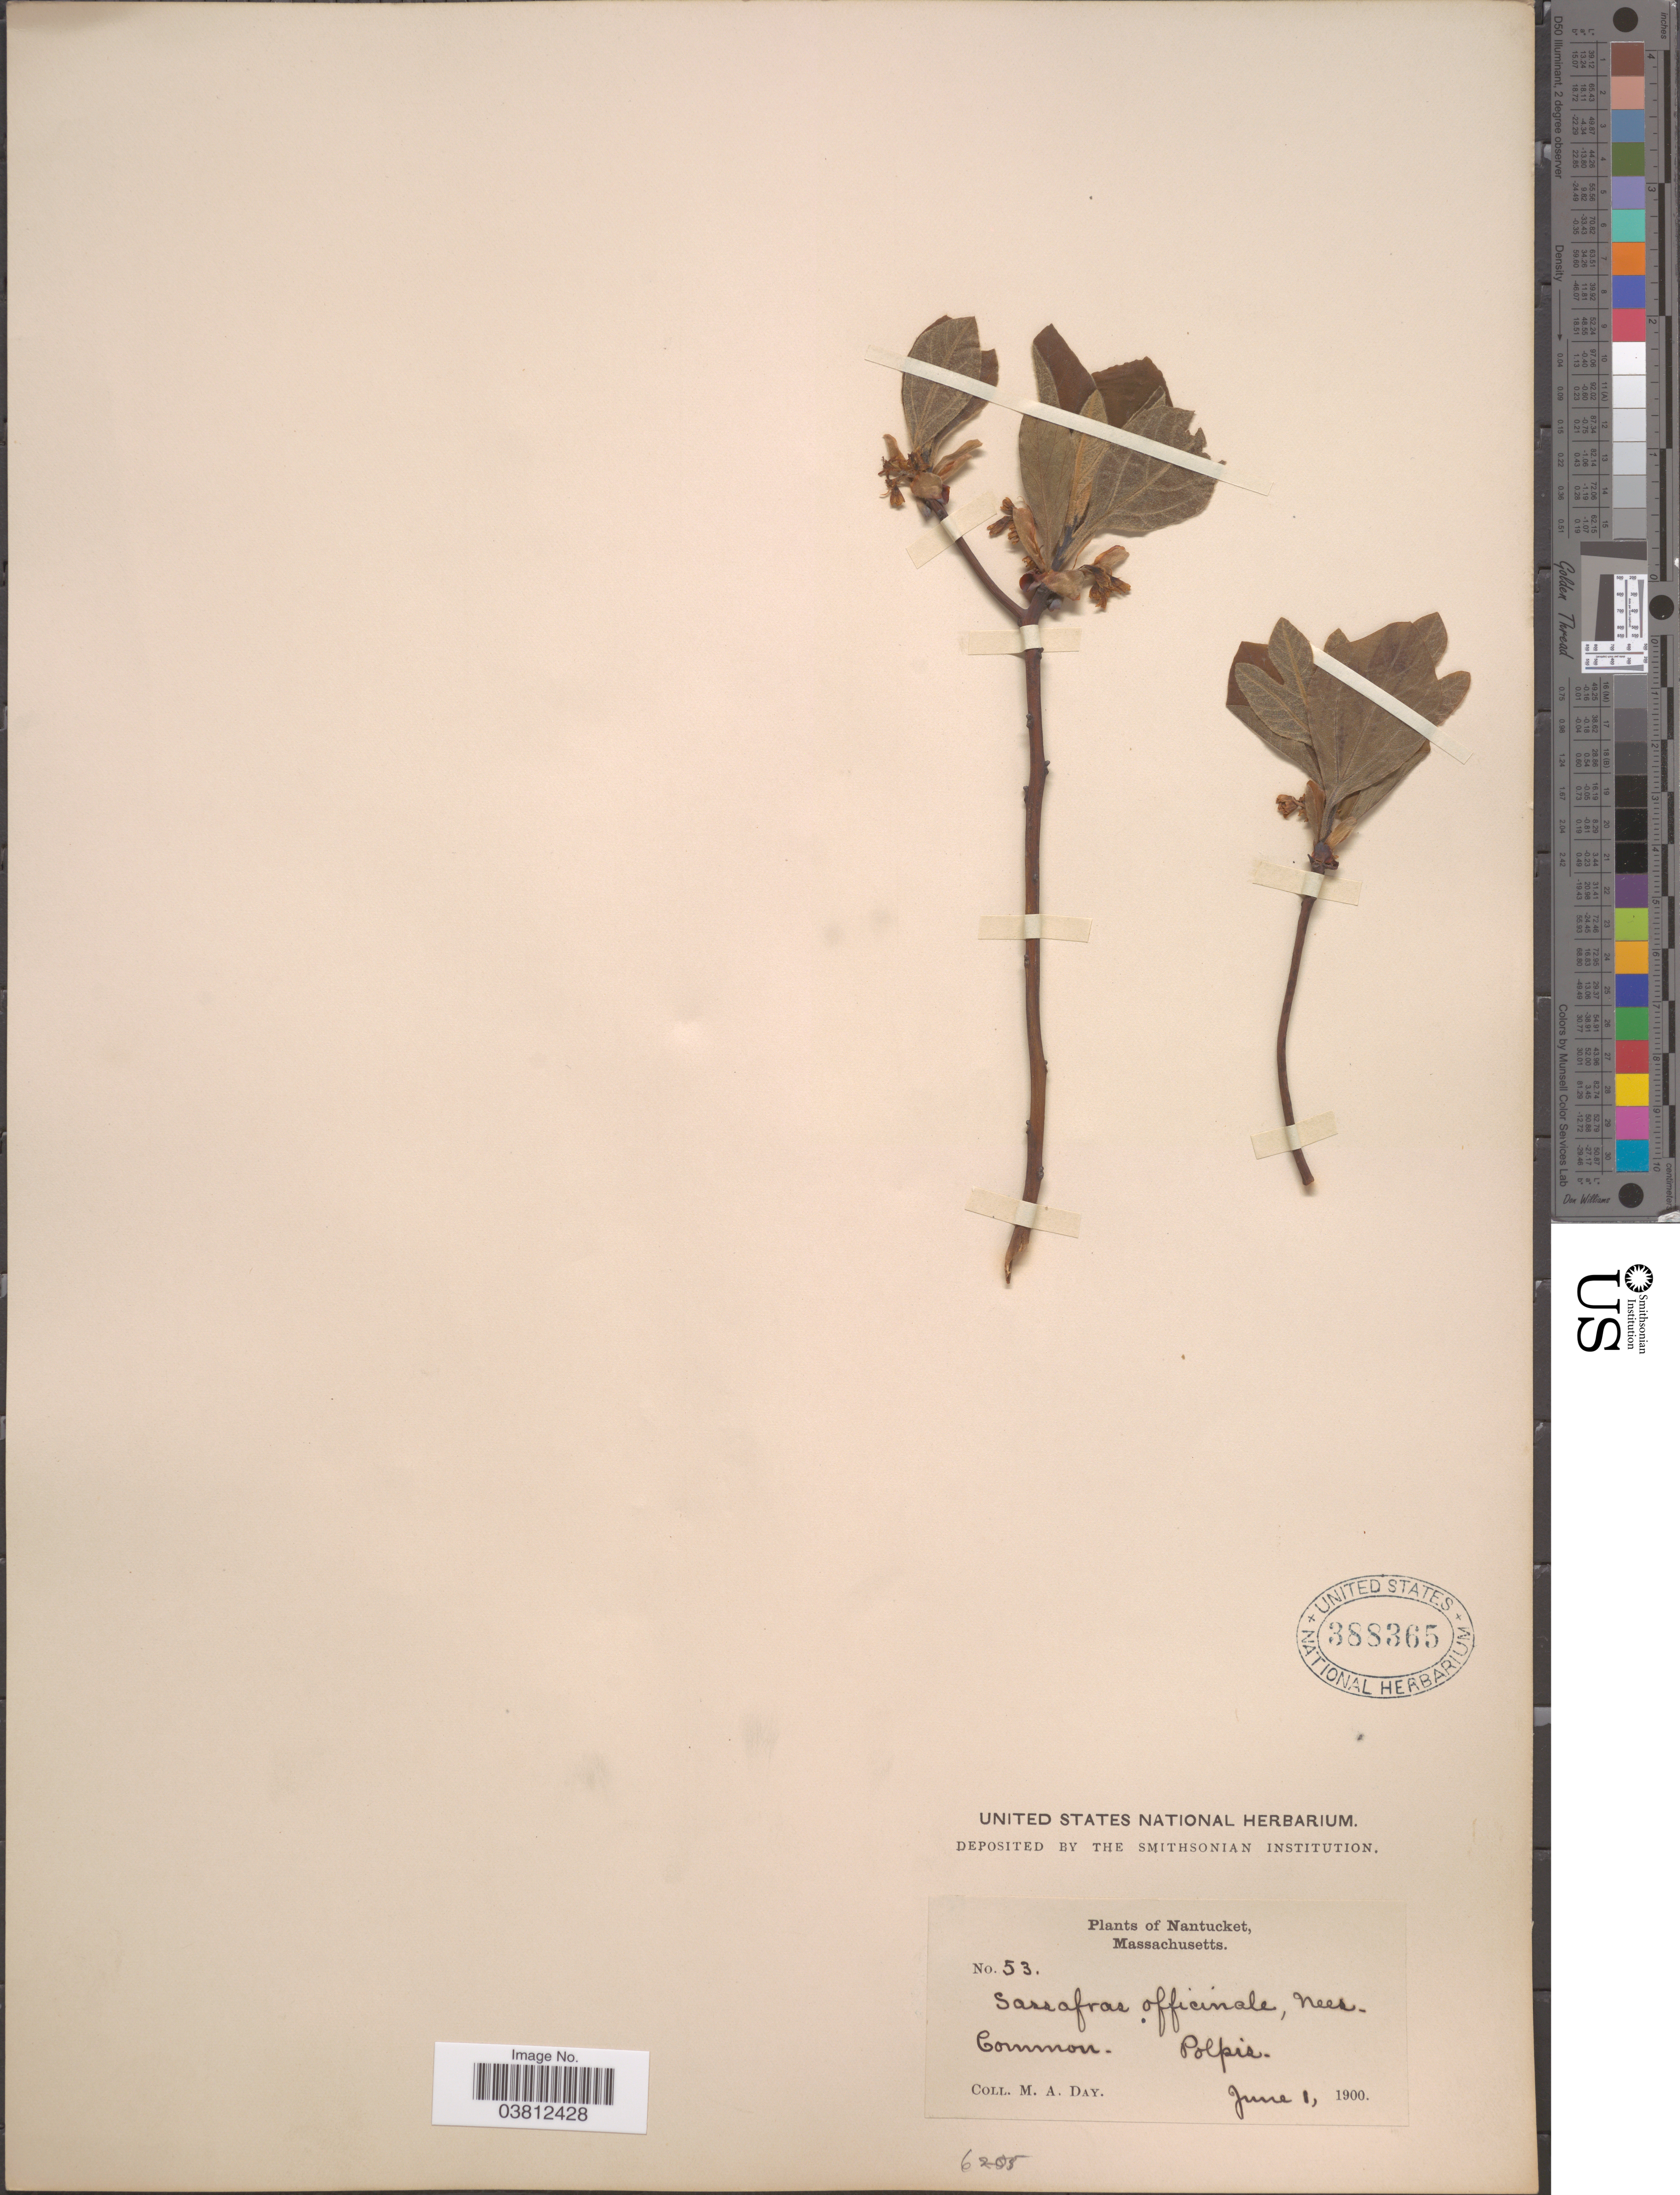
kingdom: Plantae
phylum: Tracheophyta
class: Magnoliopsida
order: Laurales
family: Lauraceae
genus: Sassafras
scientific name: Sassafras albidum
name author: (Nutt.) Nees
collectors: M. Day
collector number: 53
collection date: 1900-06-01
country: United States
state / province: Massachusetts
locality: Nantucket. Polpis.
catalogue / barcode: US 388365